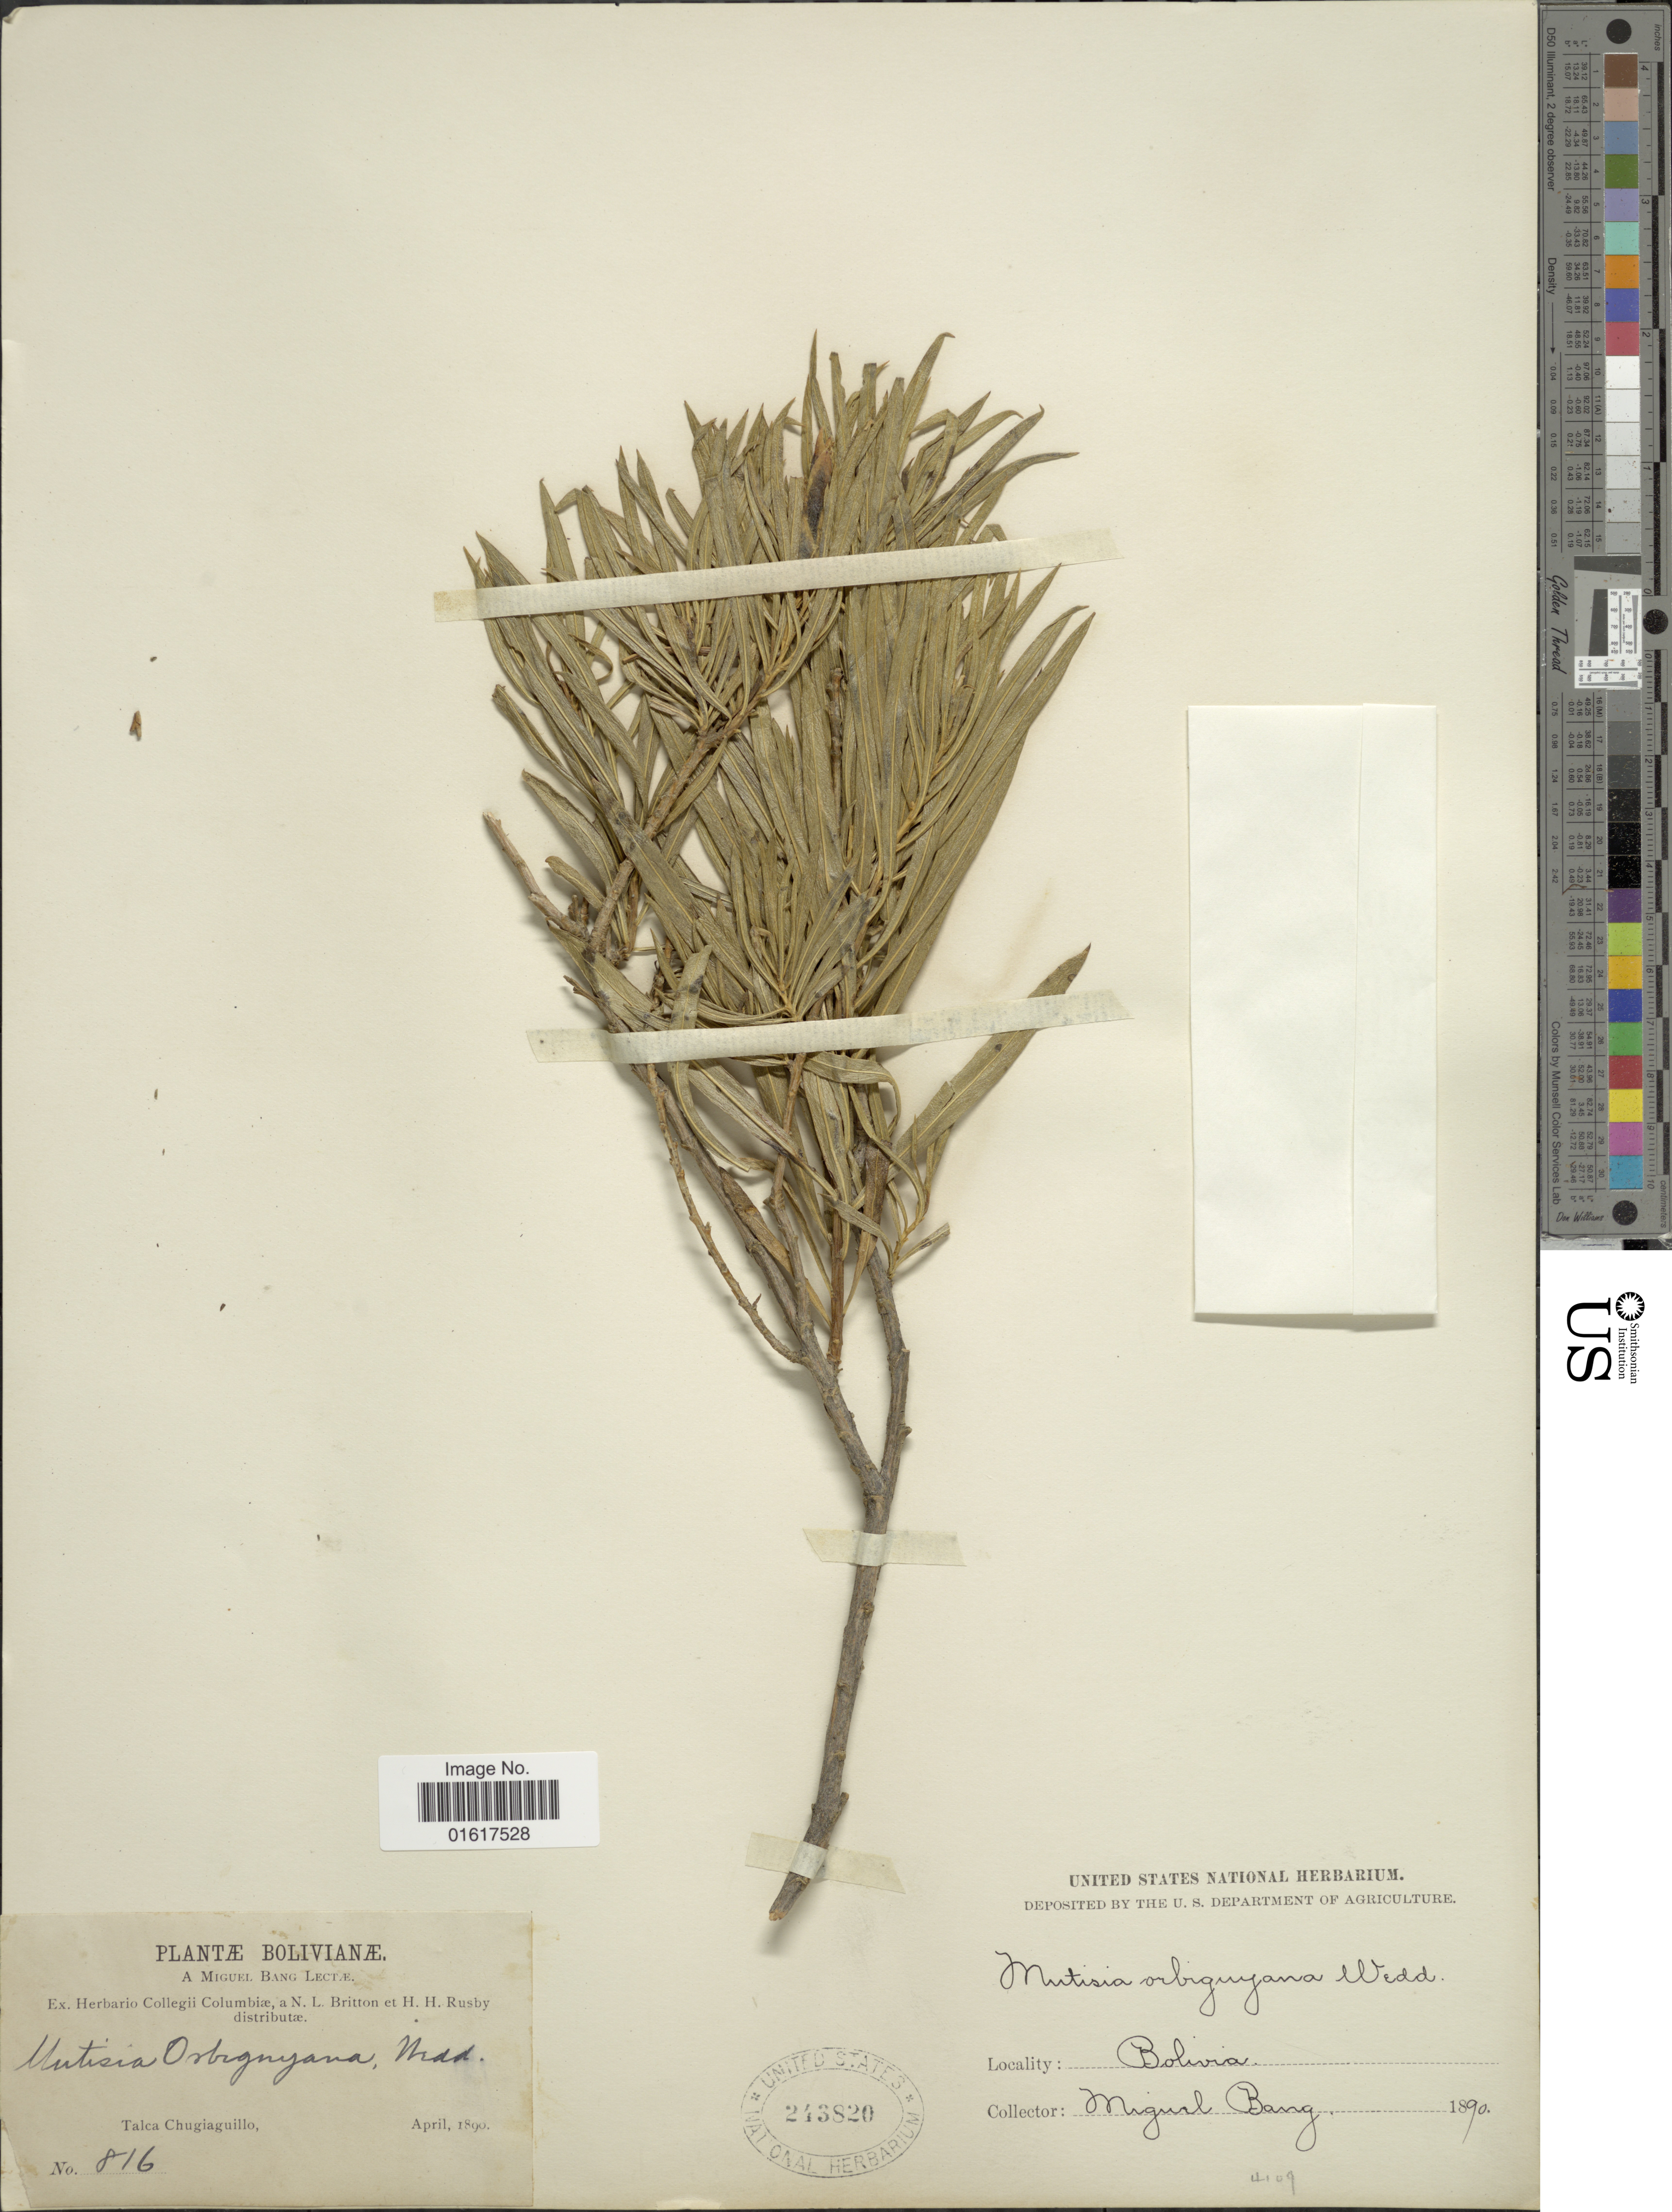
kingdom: Plantae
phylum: Tracheophyta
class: Magnoliopsida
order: Asterales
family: Asteraceae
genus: Mutisia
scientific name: Mutisia orbignyana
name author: Wedd.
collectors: M. Bang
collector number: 816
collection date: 1890-04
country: Bolivia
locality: Talca Chugiaguillo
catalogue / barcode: US 213820